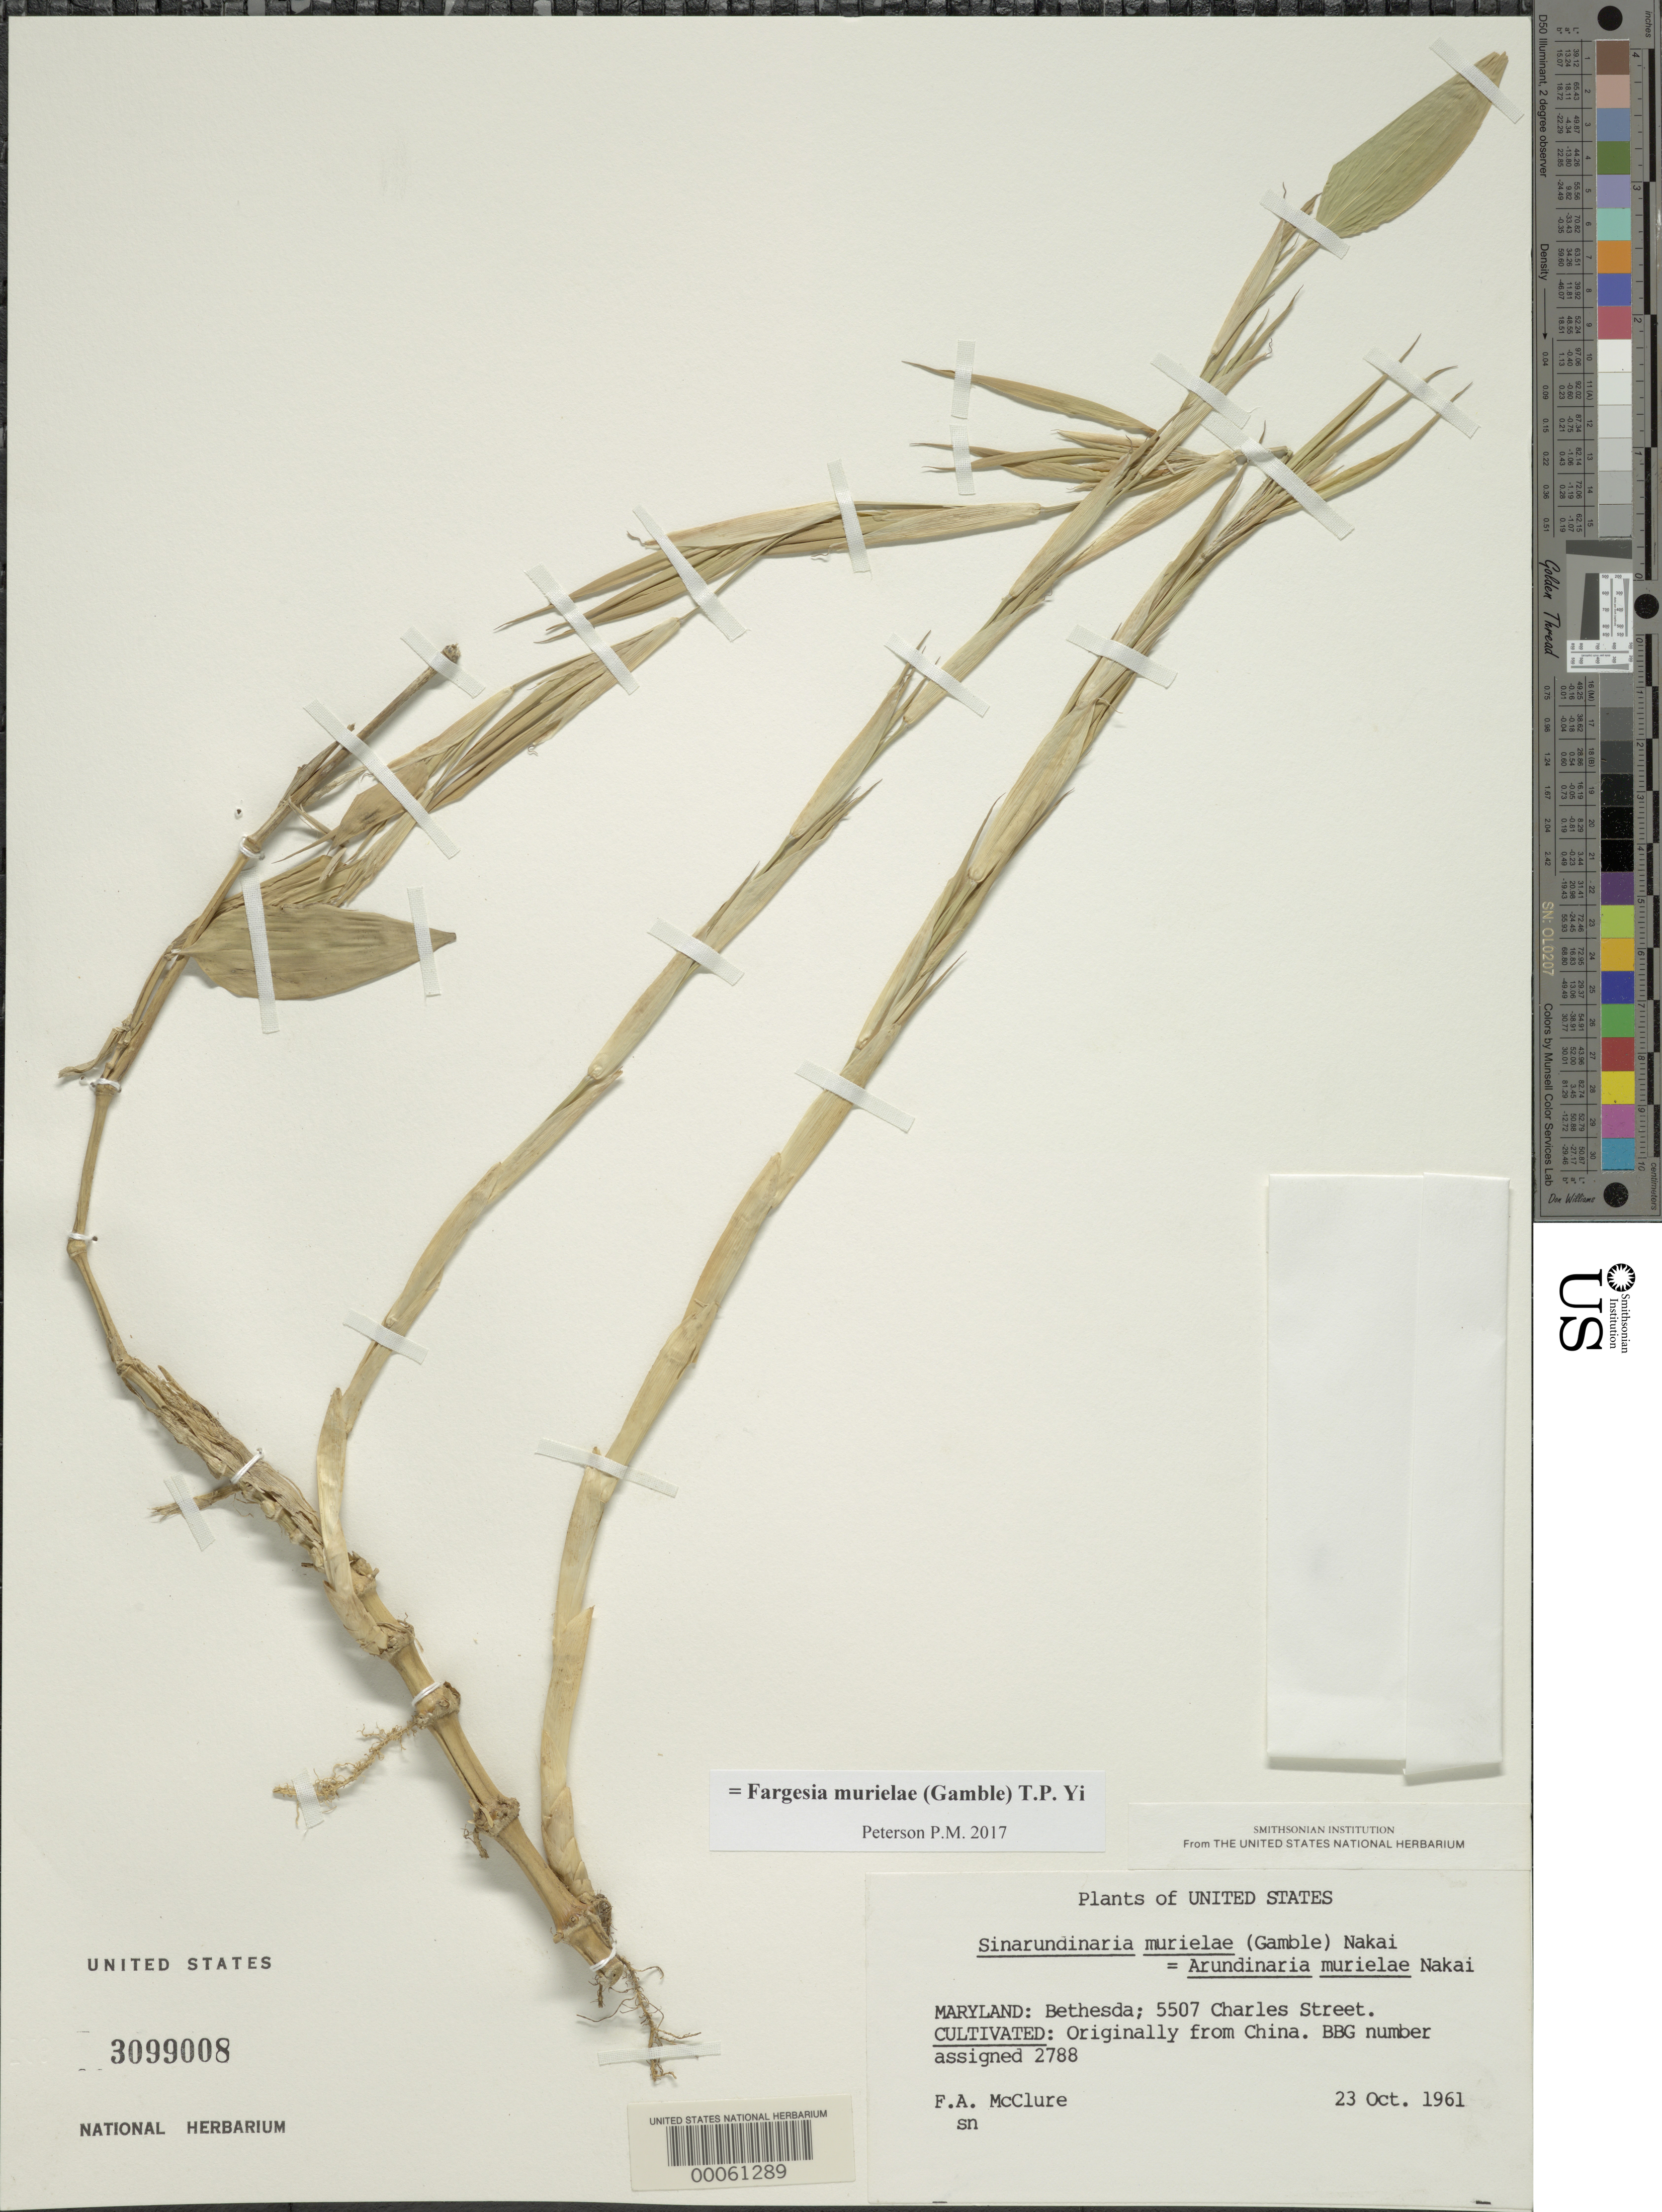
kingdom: Plantae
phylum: Tracheophyta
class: Liliopsida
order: Poales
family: Poaceae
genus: Fargesia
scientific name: Fargesia murielae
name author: (Gamble) T.P. Yi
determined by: Poaceae Reorganization Project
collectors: F. A. McClure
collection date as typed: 23 Oct 1961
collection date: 1961-10-23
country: United States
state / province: Maryland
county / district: Montgomery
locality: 5507 Charles Street, Bethesda (McClure's garden)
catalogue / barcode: US 3099008